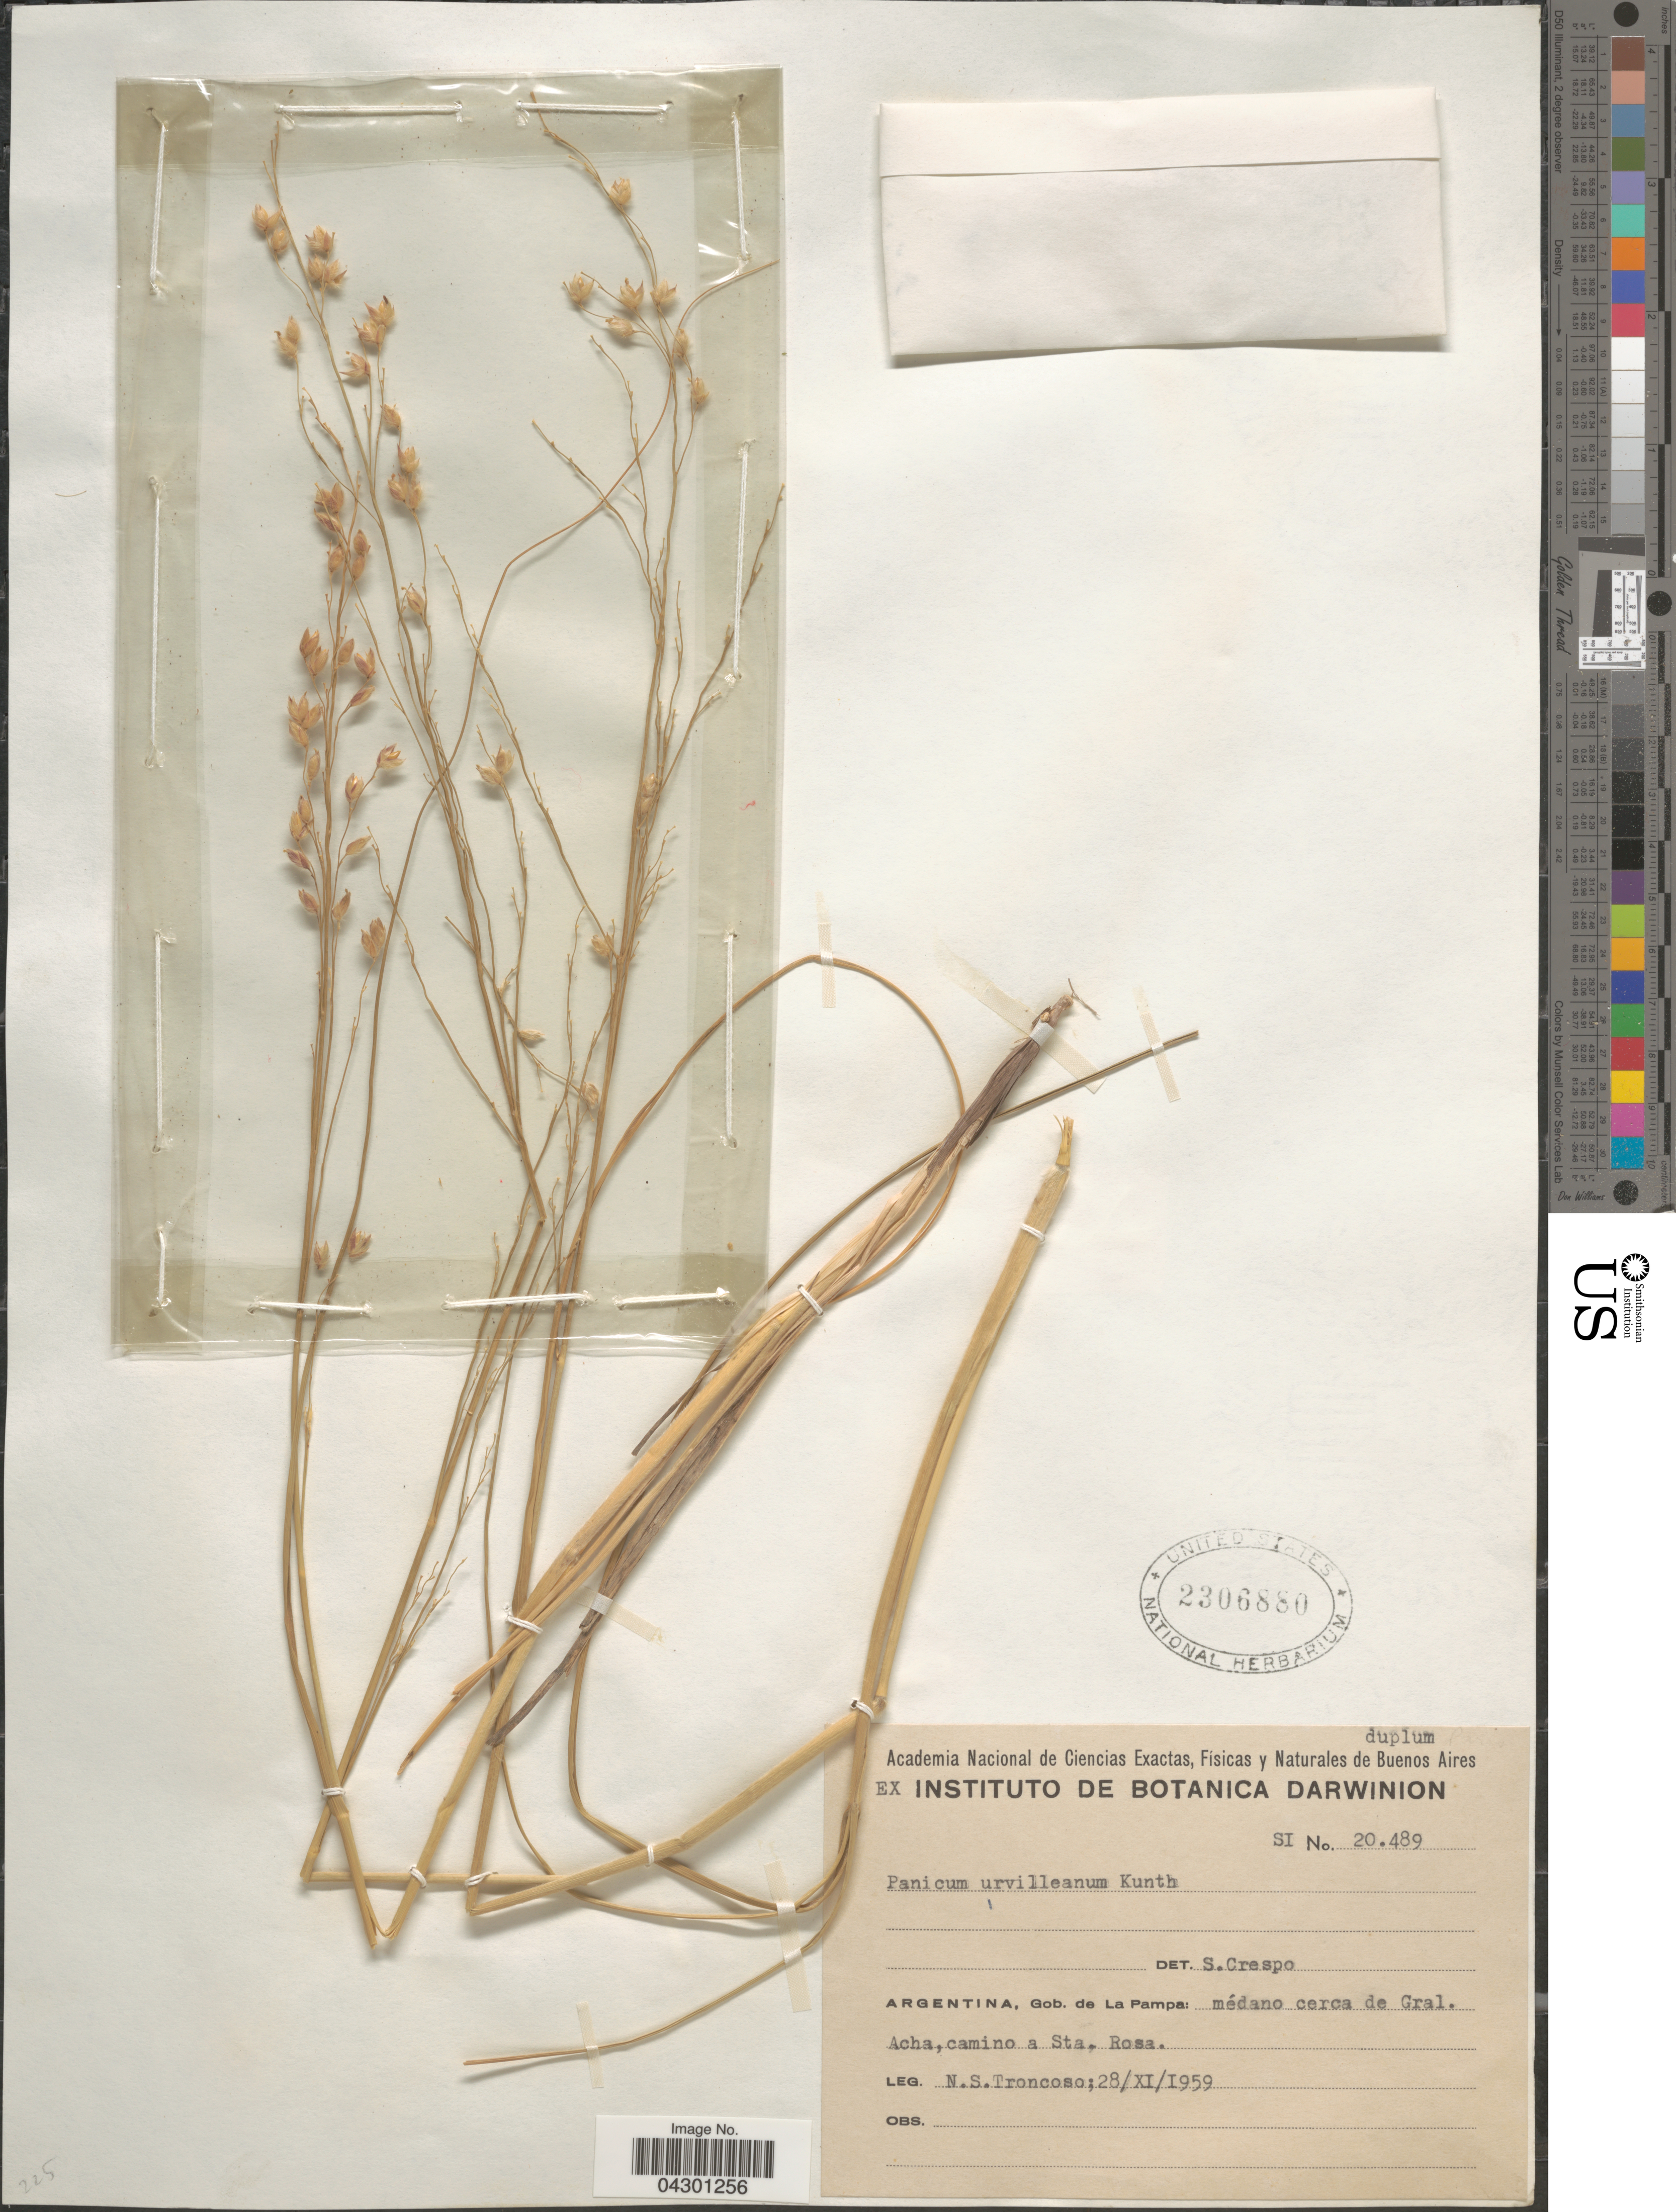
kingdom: Plantae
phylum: Tracheophyta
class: Liliopsida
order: Poales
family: Poaceae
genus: Panicum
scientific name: Panicum urvilleanum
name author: Kunth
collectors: N. Troncoso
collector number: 20489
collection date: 1959-11-28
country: Argentina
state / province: La Pampa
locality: Gob. de La Pampa: médano cerca de Gral. Acha, camino a Sta. Rosa.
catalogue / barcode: US 2306880